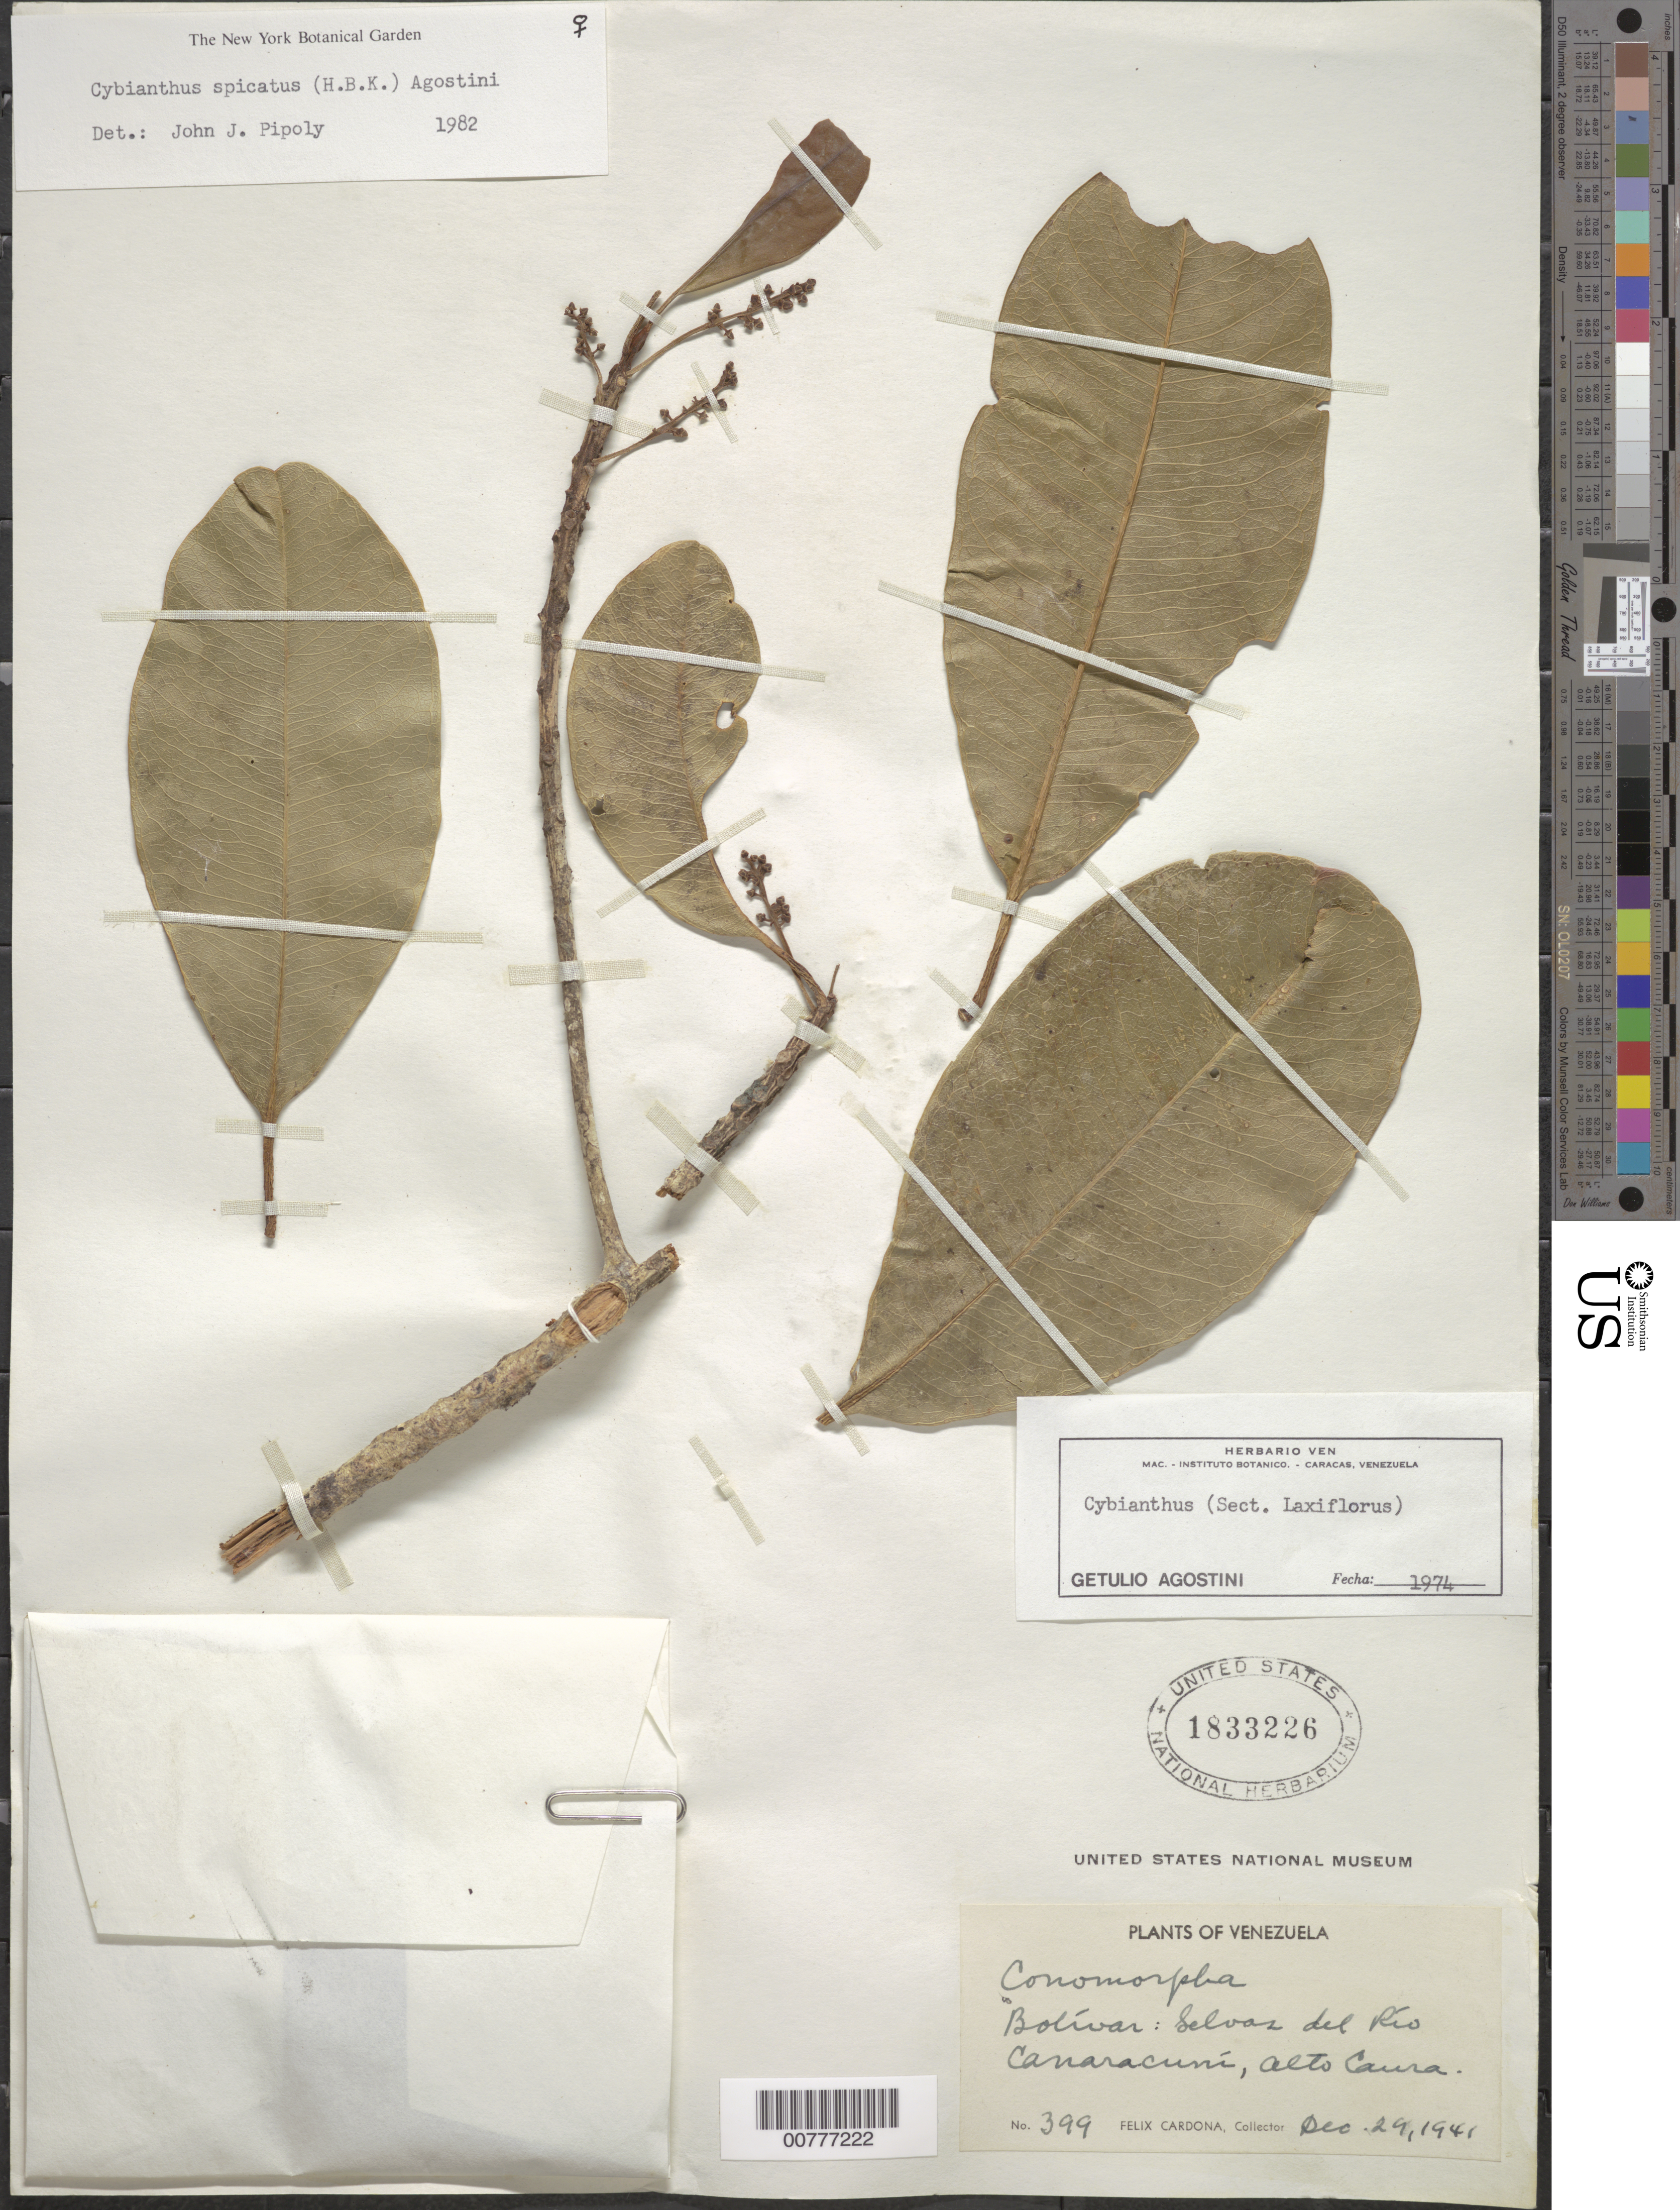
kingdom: Plantae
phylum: Tracheophyta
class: Magnoliopsida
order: Ericales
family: Primulaceae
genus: Cybianthus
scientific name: Cybianthus spicatus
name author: (Kunth) G. Agostini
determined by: Pipoly, J. J., III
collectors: F. Cardona Puig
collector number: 399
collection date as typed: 29-Dec-41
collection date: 1941-12-29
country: Venezuela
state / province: Bolívar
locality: Río Carraracuní, Alto Caura, Guayana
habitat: Selvas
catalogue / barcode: US 1833226